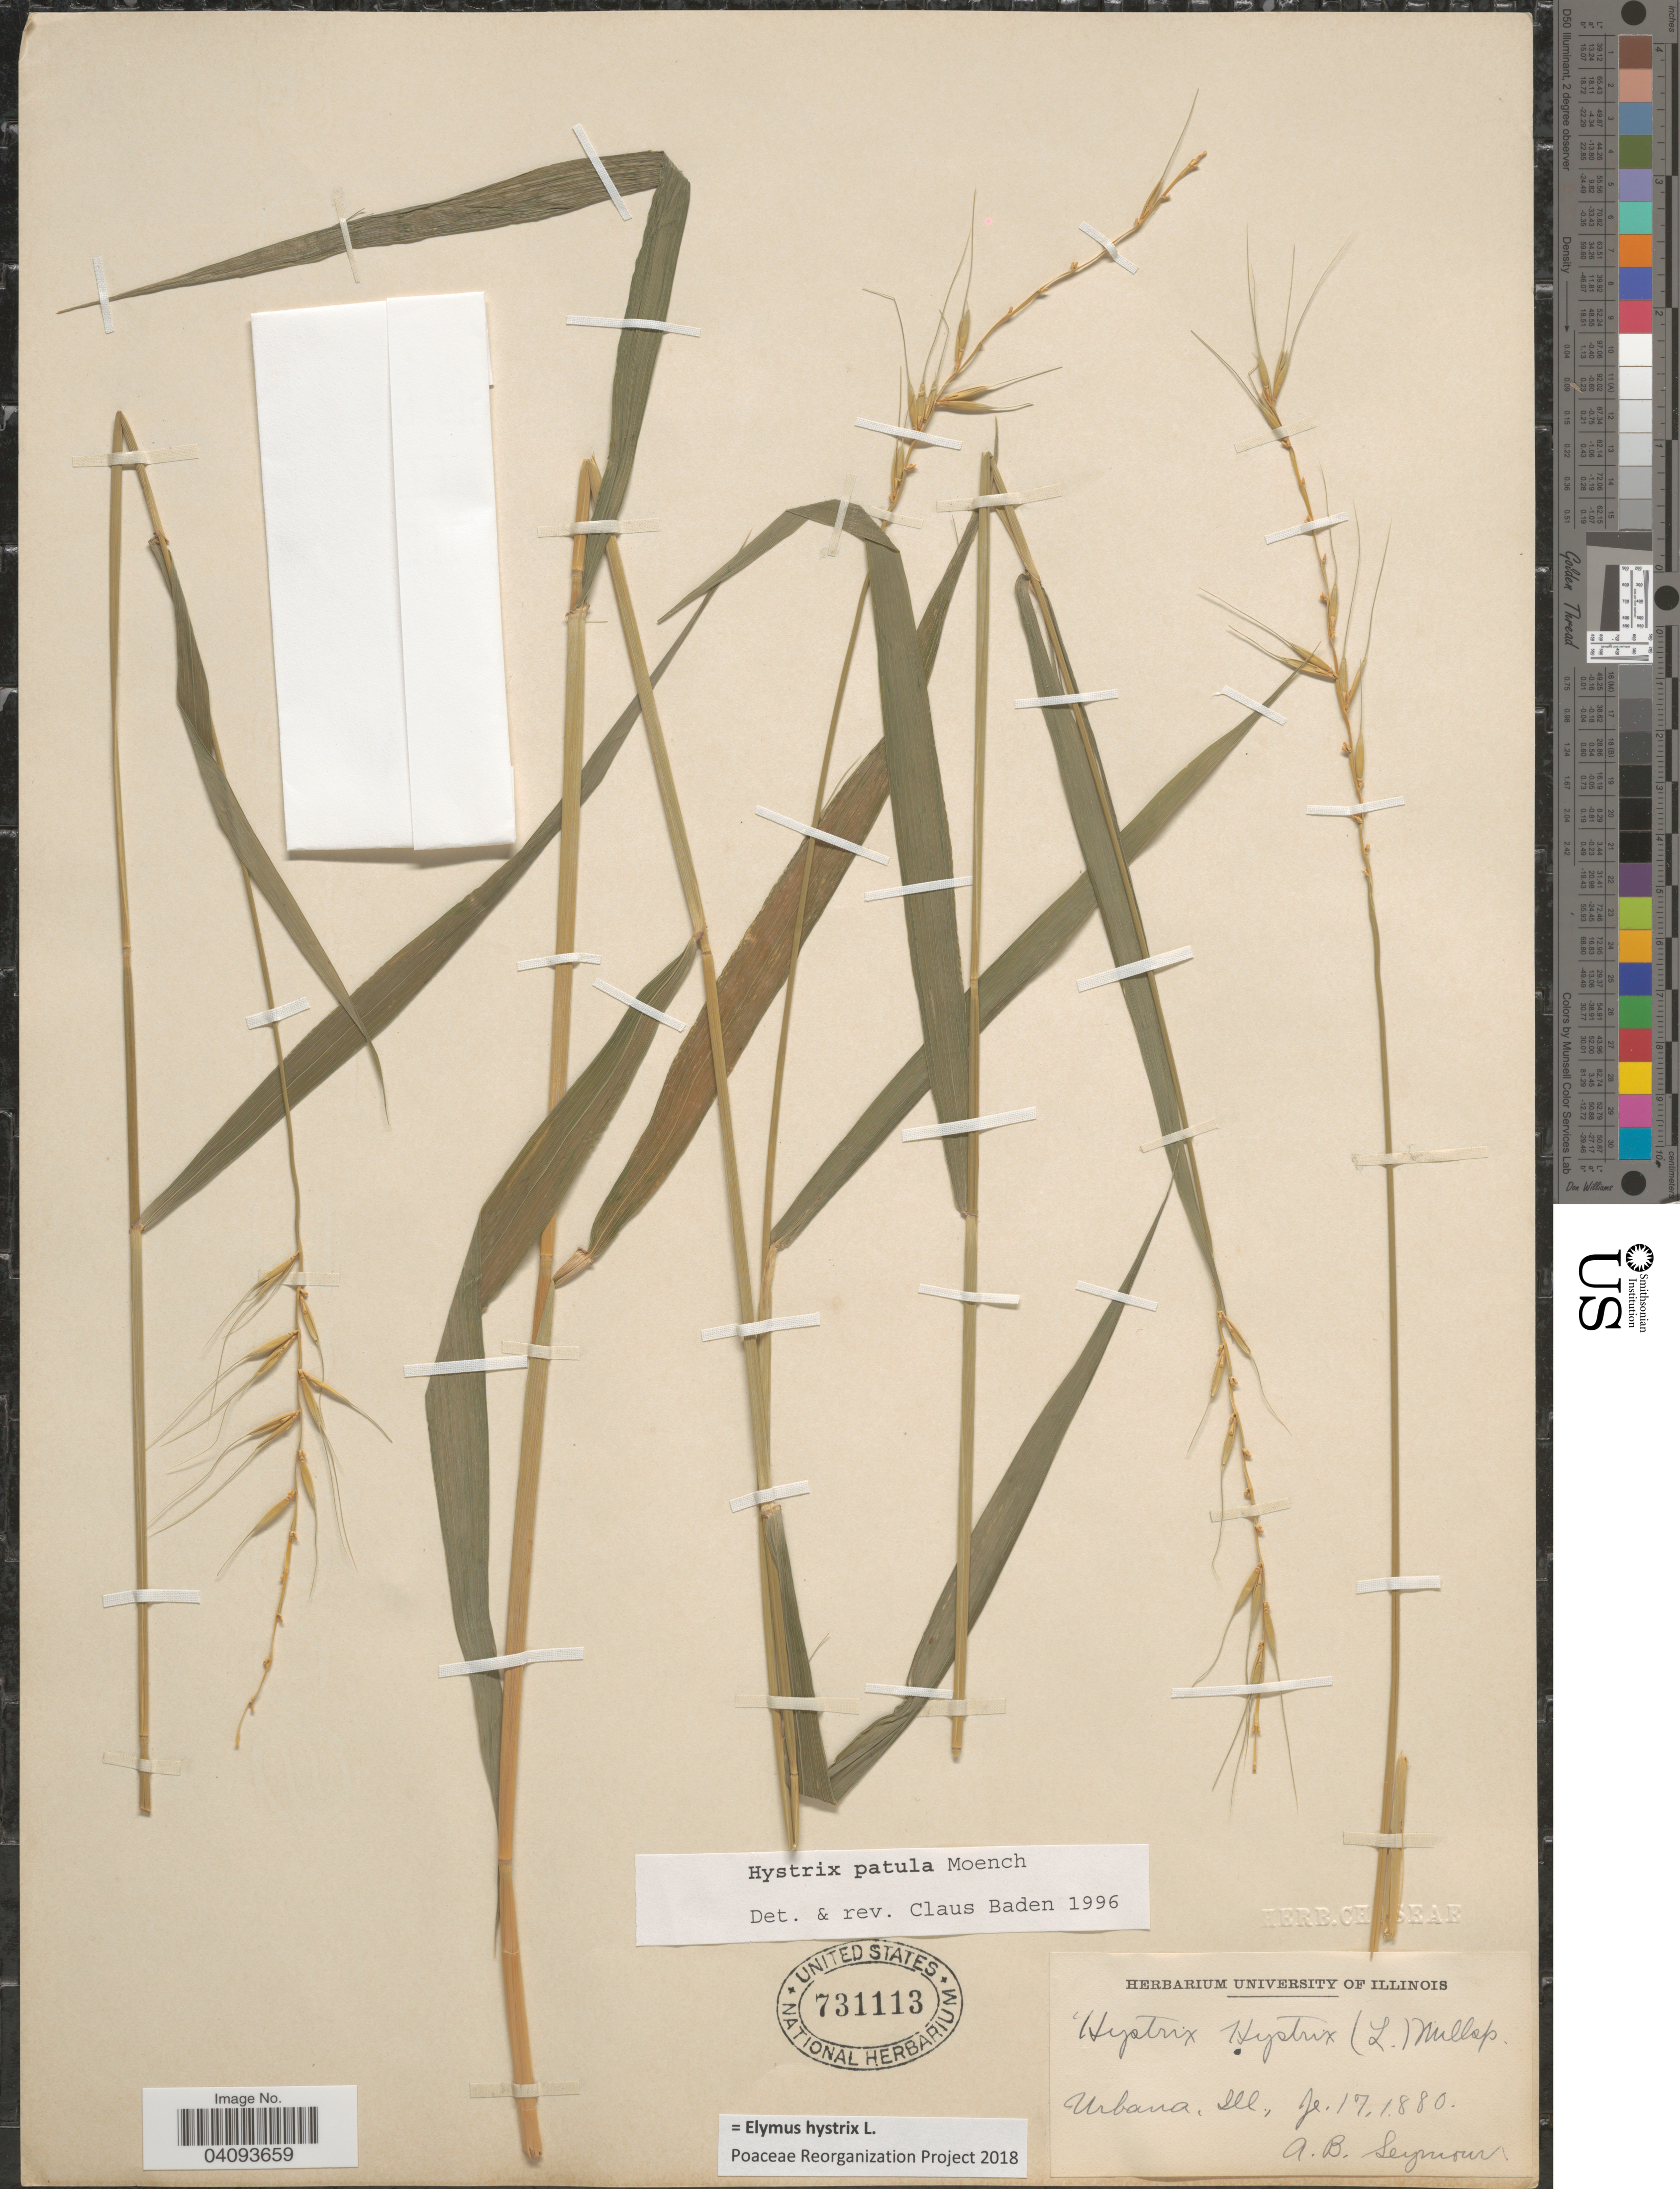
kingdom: Plantae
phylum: Tracheophyta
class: Liliopsida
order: Poales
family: Poaceae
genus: Elymus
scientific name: Elymus hystrix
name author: L.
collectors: A. Seymour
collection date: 1880-07-17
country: United States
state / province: Illinois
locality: Urbana.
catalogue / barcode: US 731113